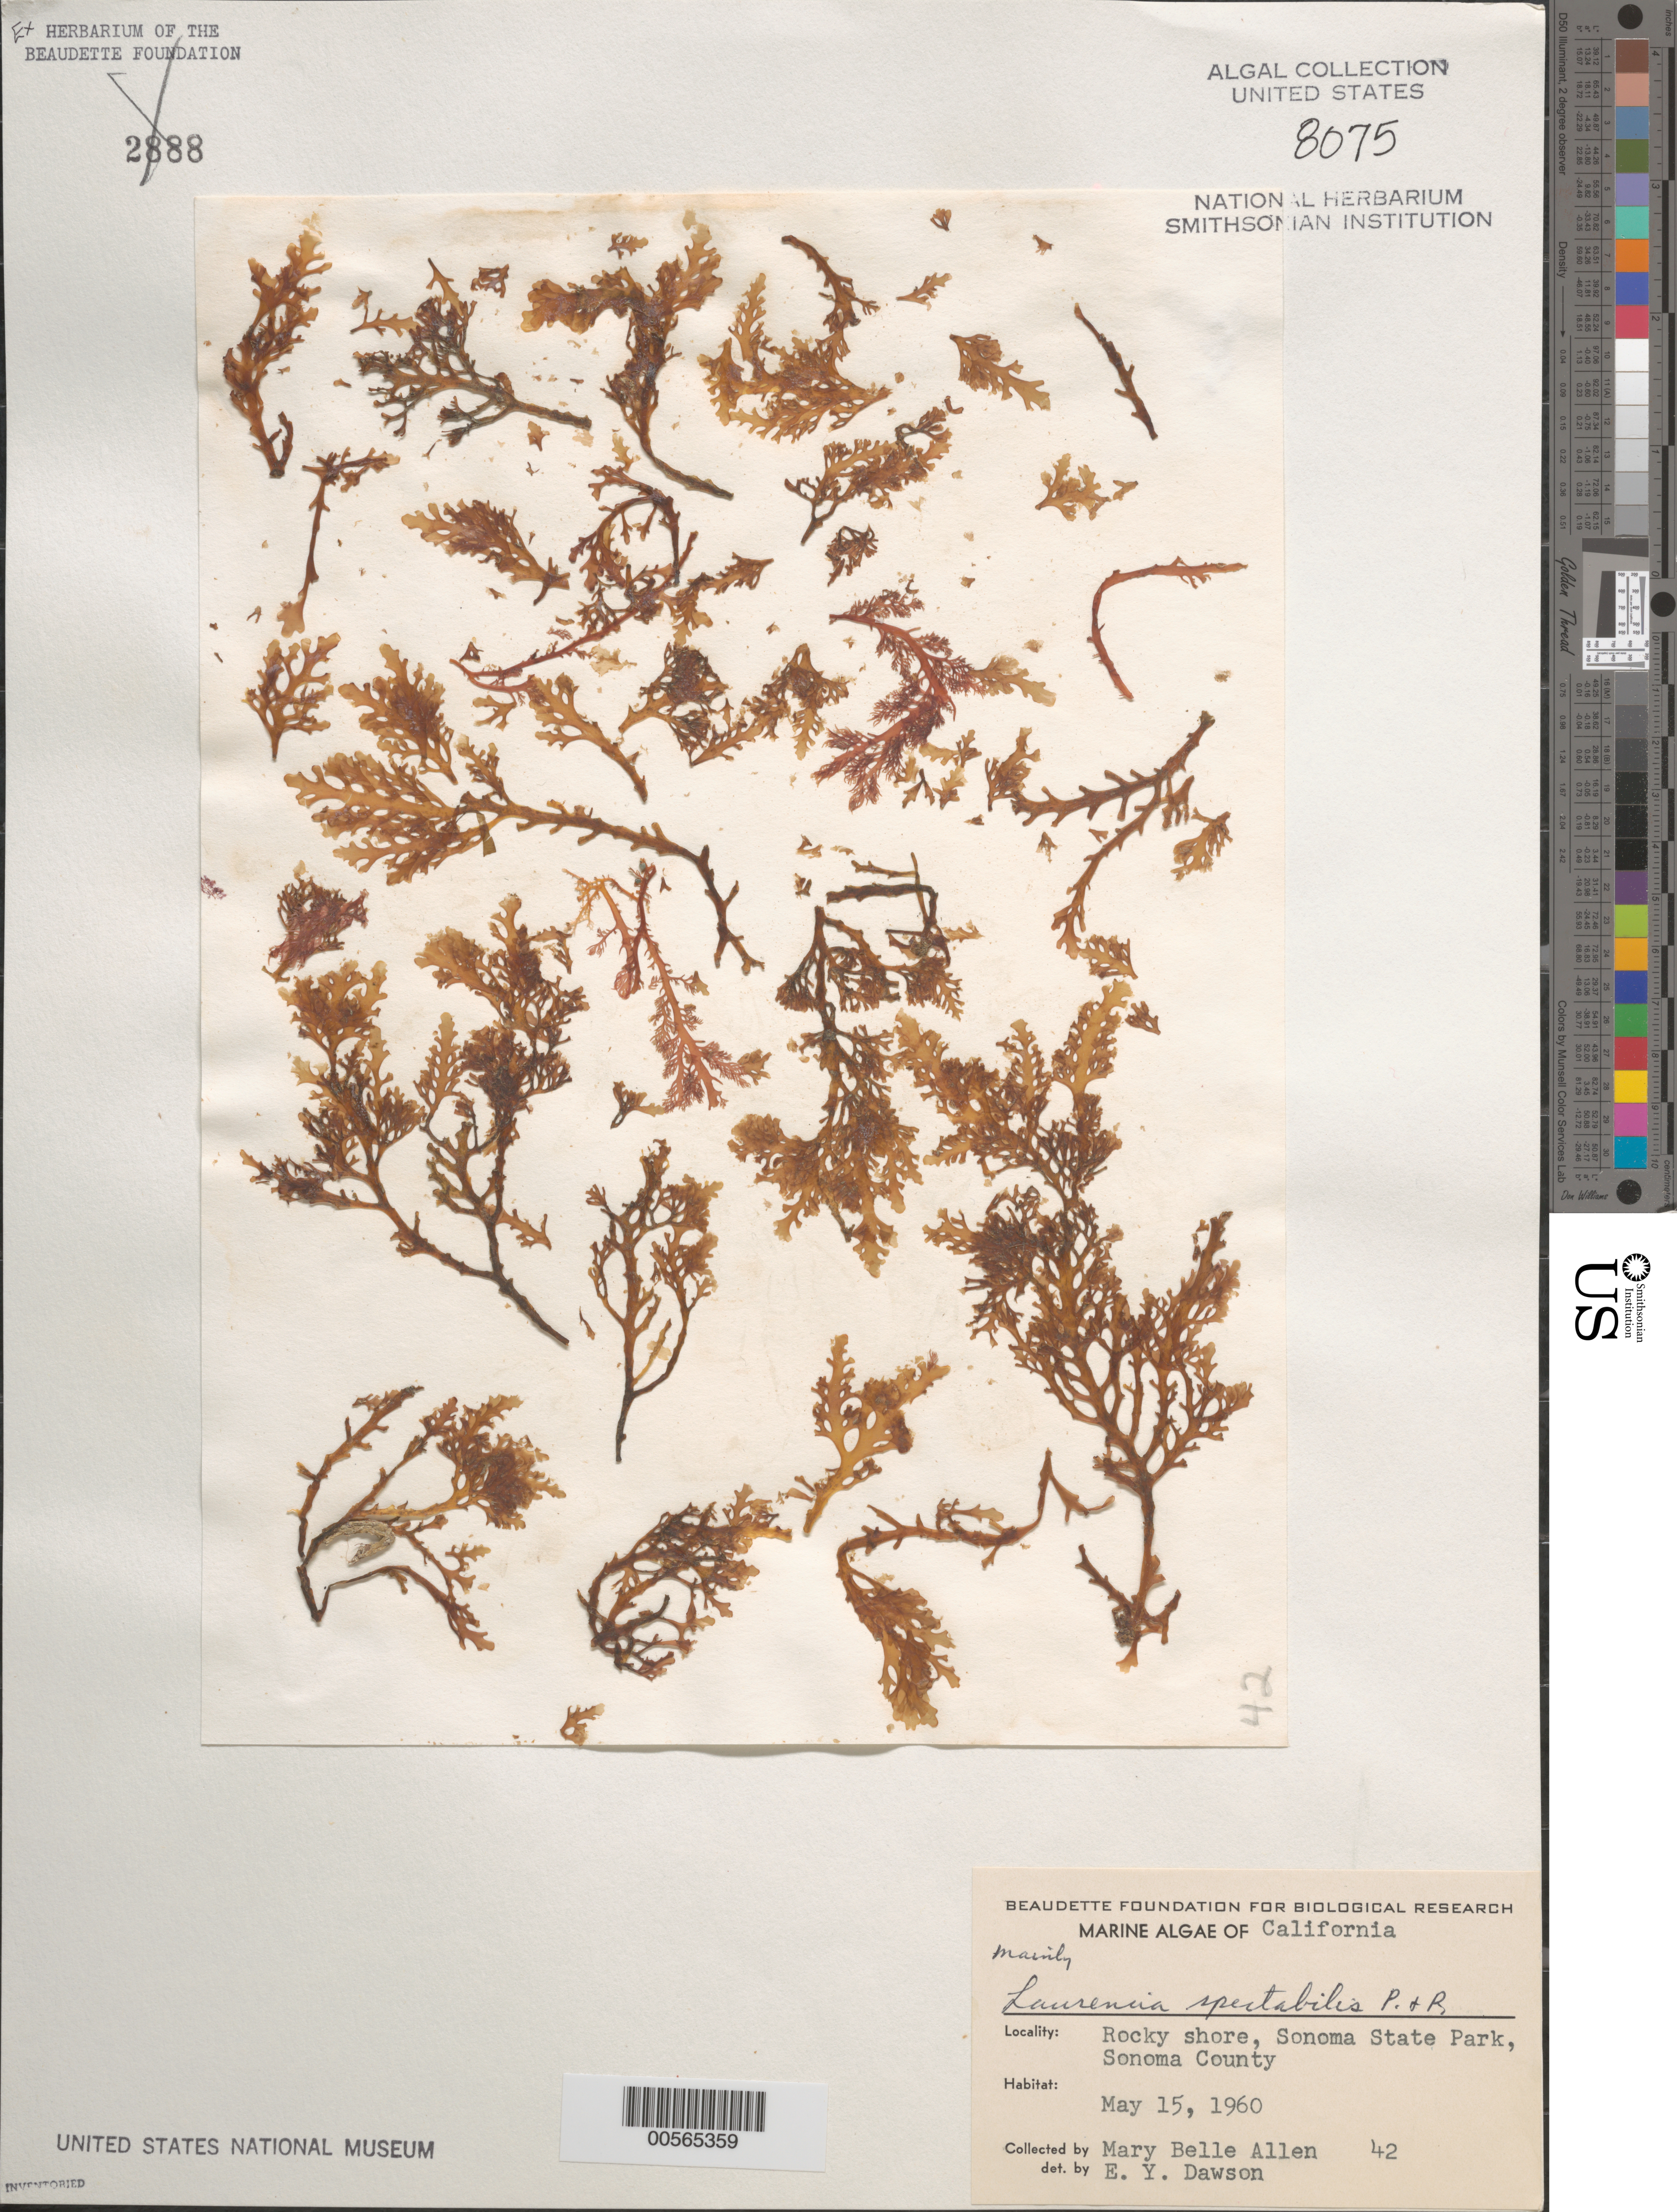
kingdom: Plantae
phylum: Rhodophyta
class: Florideophyceae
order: Ceramiales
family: Rhodomelaceae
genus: Osmundea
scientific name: Osmundea spectabilis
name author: (Postels & Rupr.) K.W. Nam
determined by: Algae name updating Project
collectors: M. B. Allen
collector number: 42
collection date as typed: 15 May 1960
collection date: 1960-05-15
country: United States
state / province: California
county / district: Sonoma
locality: Sonoma State Park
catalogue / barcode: US 8075